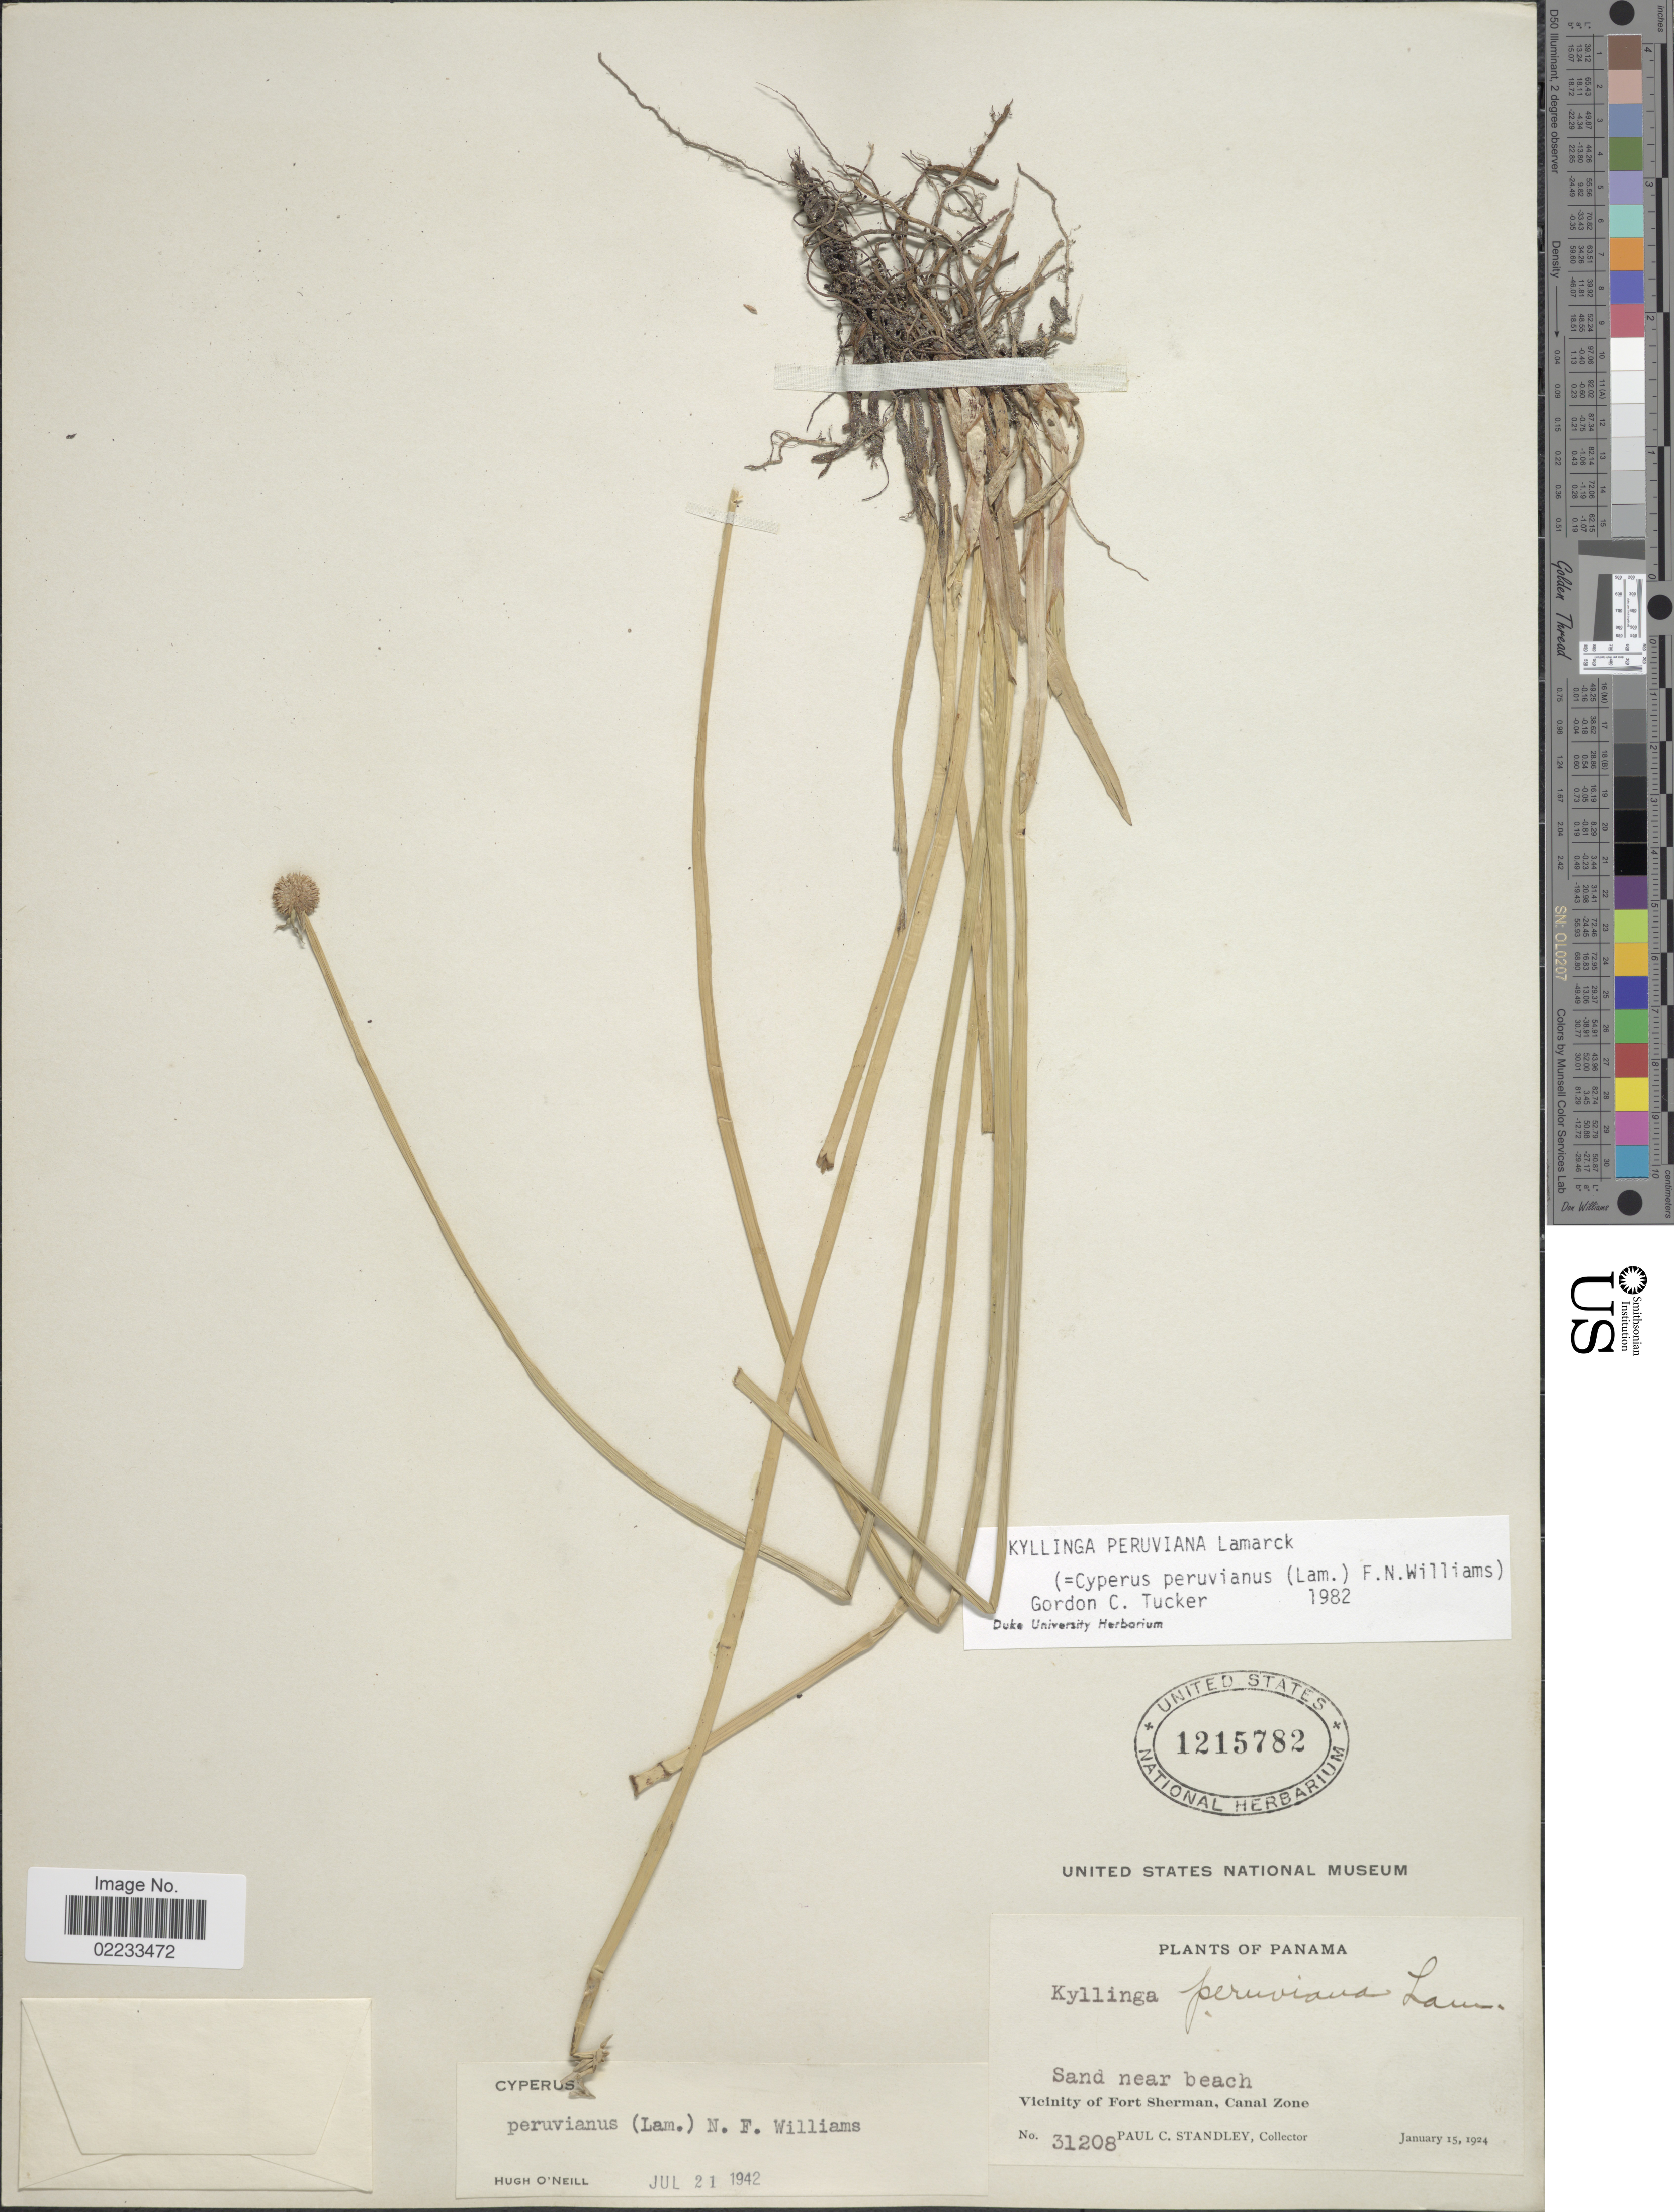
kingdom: Plantae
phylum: Tracheophyta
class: Liliopsida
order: Poales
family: Cyperaceae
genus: Cyperus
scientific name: Cyperus tibialis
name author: (Poit. ex Ledeb.) Govaerts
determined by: Strong, Mark T., (BOT), Smithsonian Institution - National Museum of Natural History (UNITED STATES)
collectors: P. C. Standley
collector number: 31208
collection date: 1924-01-15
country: Panama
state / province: Colón / Panamá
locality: Sand near beach. Vicinity of Fort Sherman, Canal Zone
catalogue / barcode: US 1215782